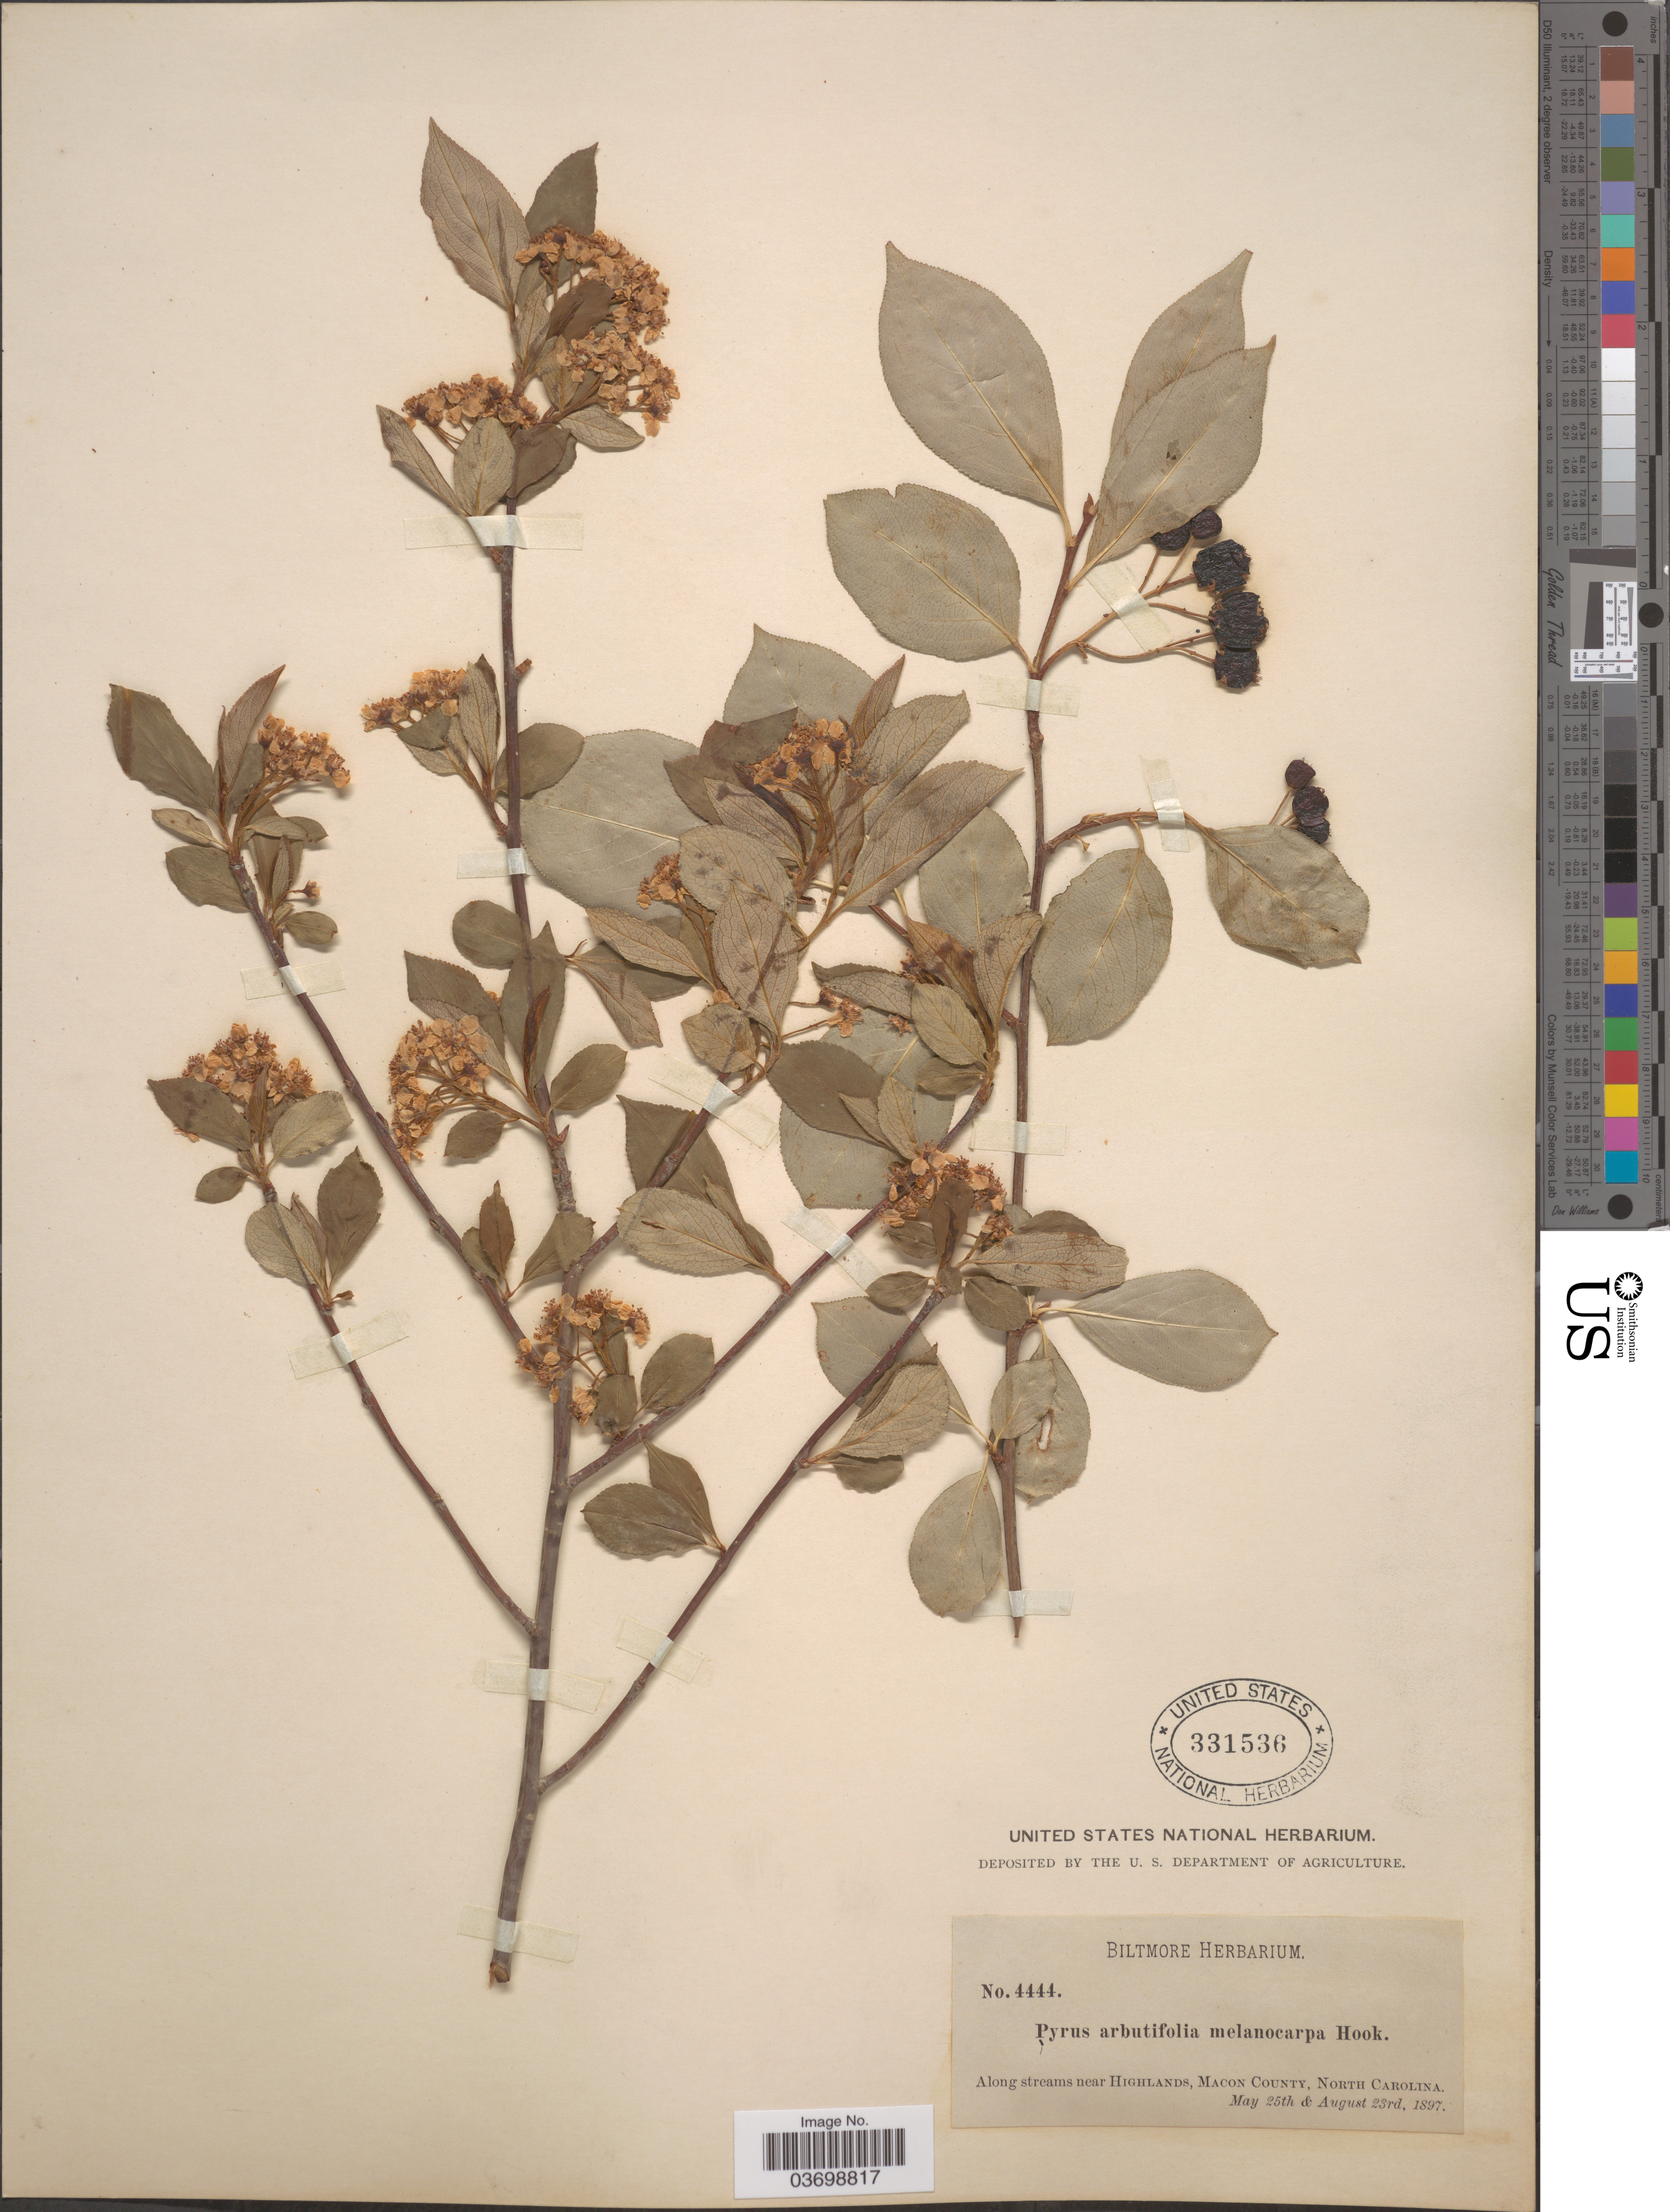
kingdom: Plantae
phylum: Tracheophyta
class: Magnoliopsida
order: Rosales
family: Rosaceae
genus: Aronia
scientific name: Aronia melanocarpa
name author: (Michx.) Elliott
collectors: ex herb. Biltmore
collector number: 4444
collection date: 1897-05-25/1897-08-23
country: United States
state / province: North Carolina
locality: Along streams near Highlands, Macon County.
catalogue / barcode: US 331536